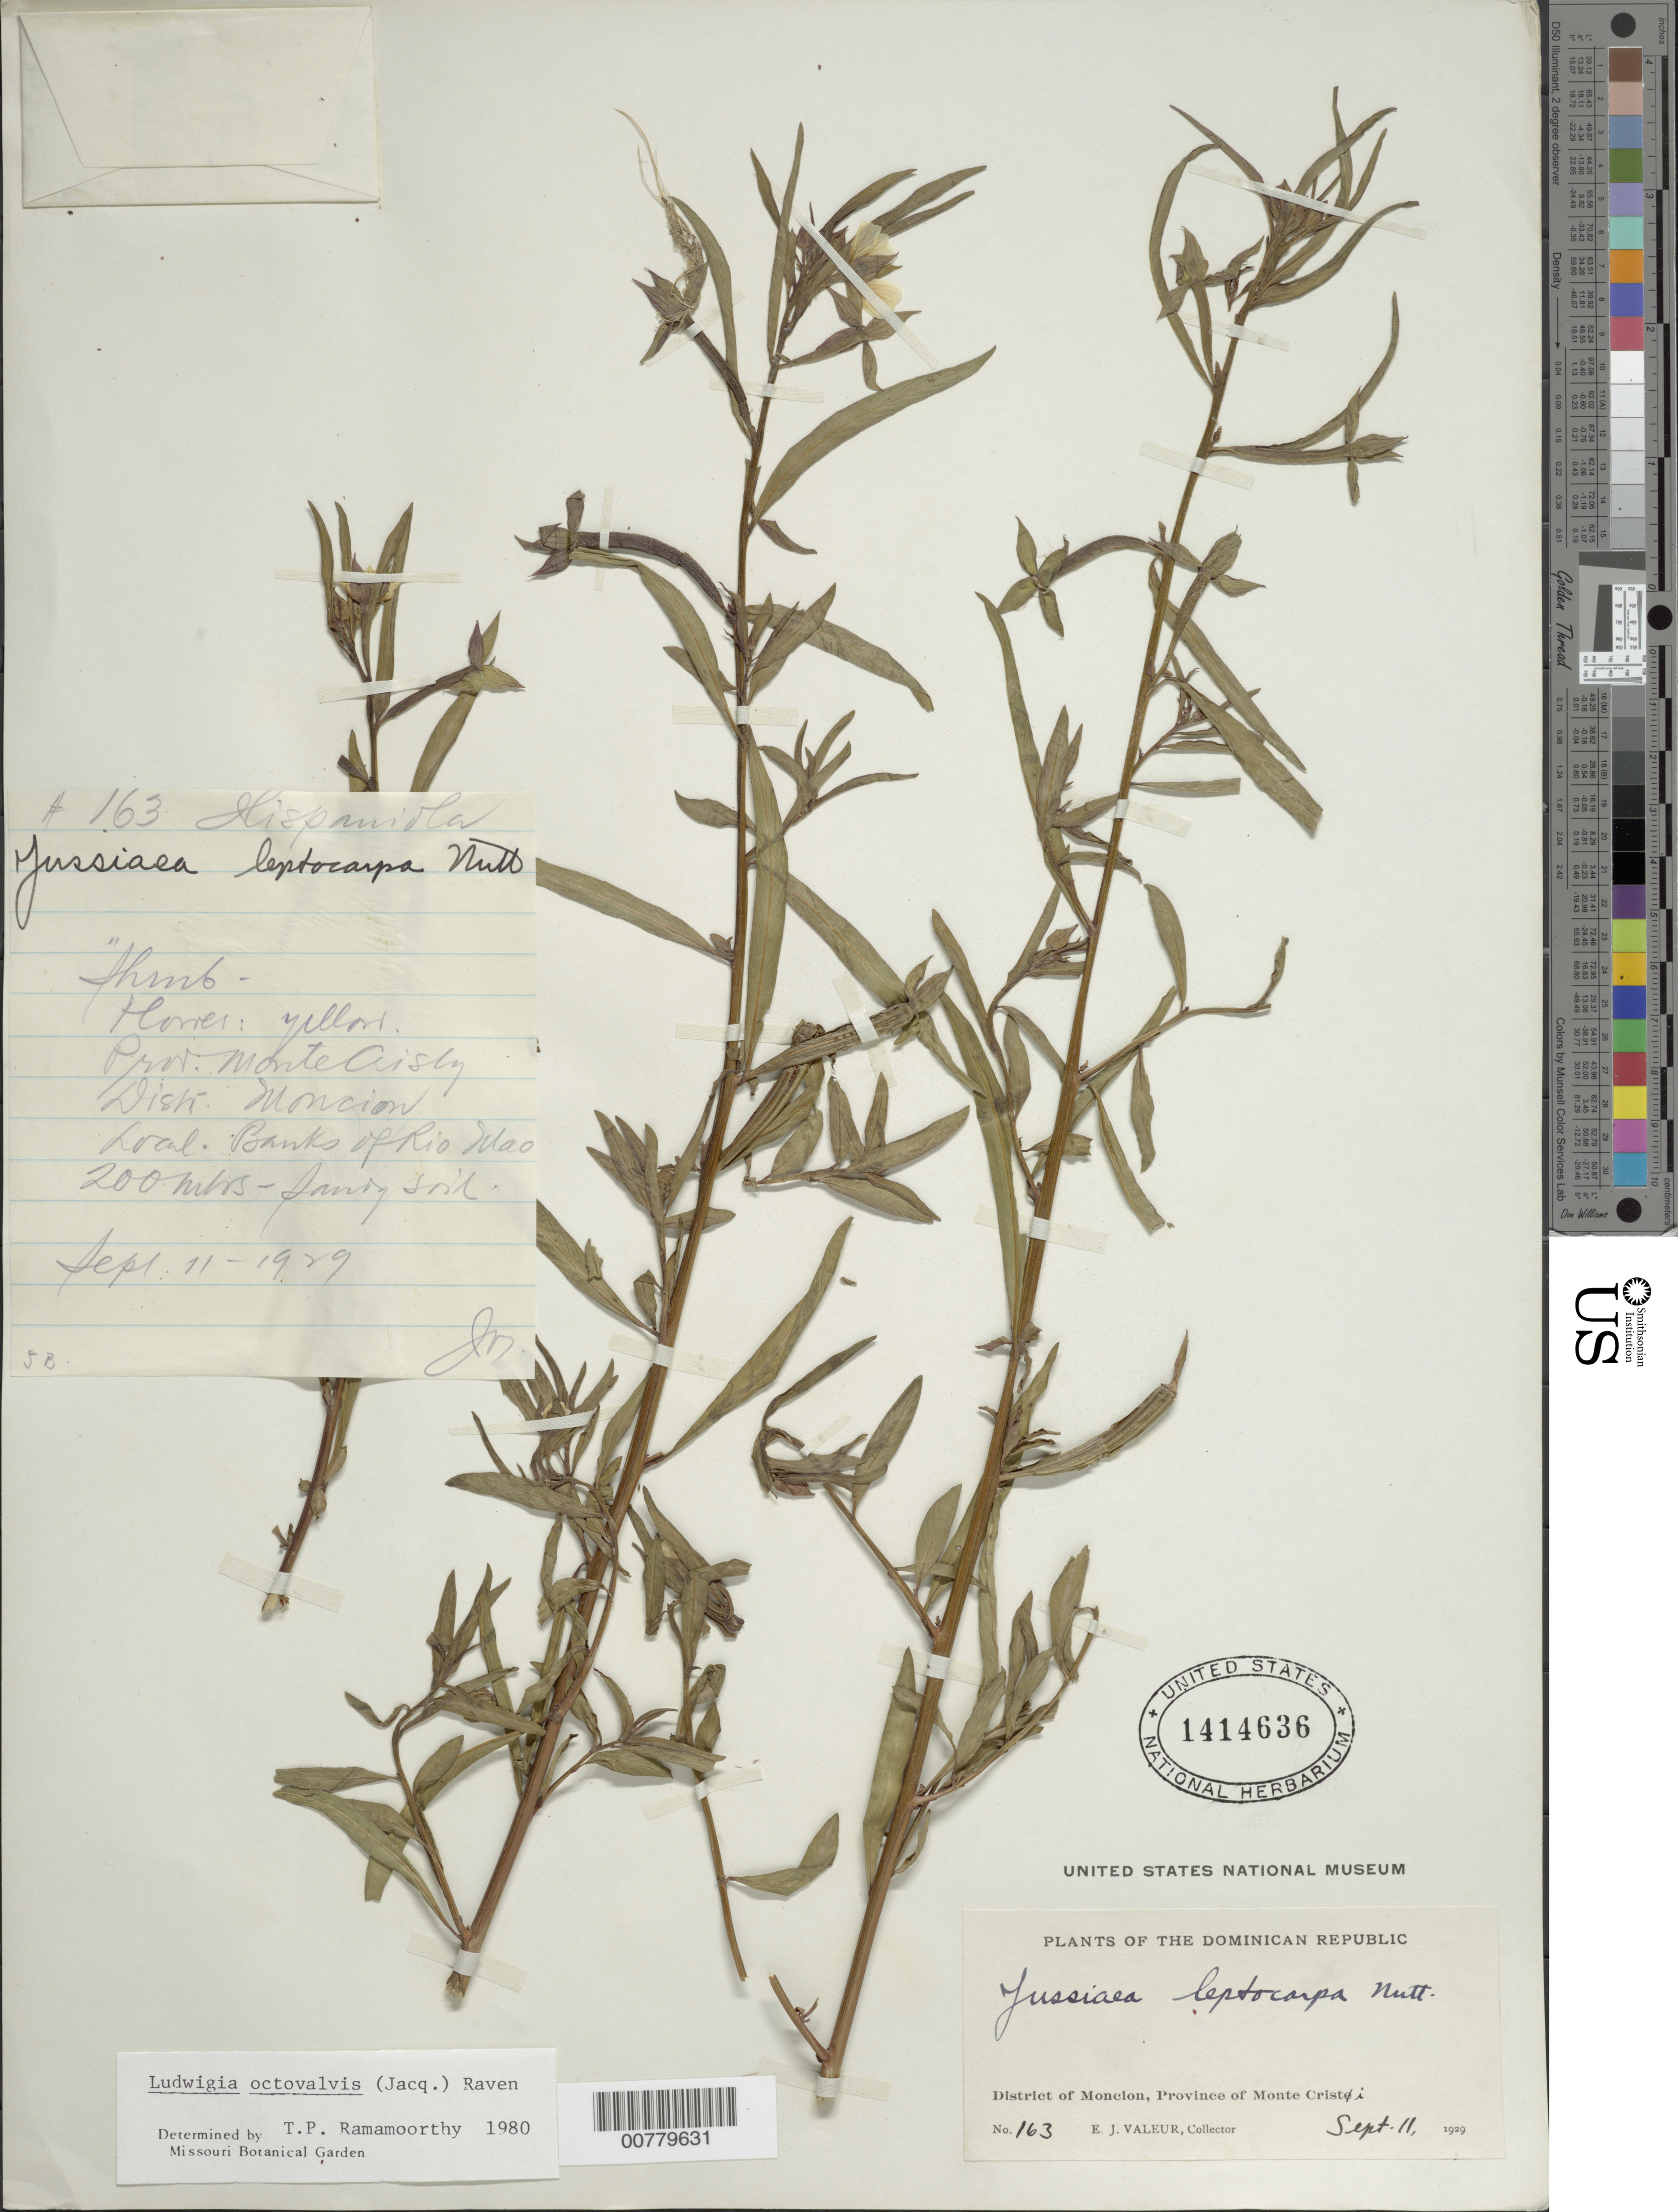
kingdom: Plantae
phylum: Tracheophyta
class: Magnoliopsida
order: Myrtales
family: Onagraceae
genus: Ludwigia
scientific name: Ludwigia octovalvis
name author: (Jacq.) P.H. Raven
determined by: Ramamoorthy, T. P.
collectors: E. Valeur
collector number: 163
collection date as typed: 11 Sep 1929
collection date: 1929-09-11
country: Dominican Republic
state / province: Monte Cristi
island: Hispaniola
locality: Monción, banks of Mao River.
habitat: Sandy soil.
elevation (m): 200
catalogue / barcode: US 1414636